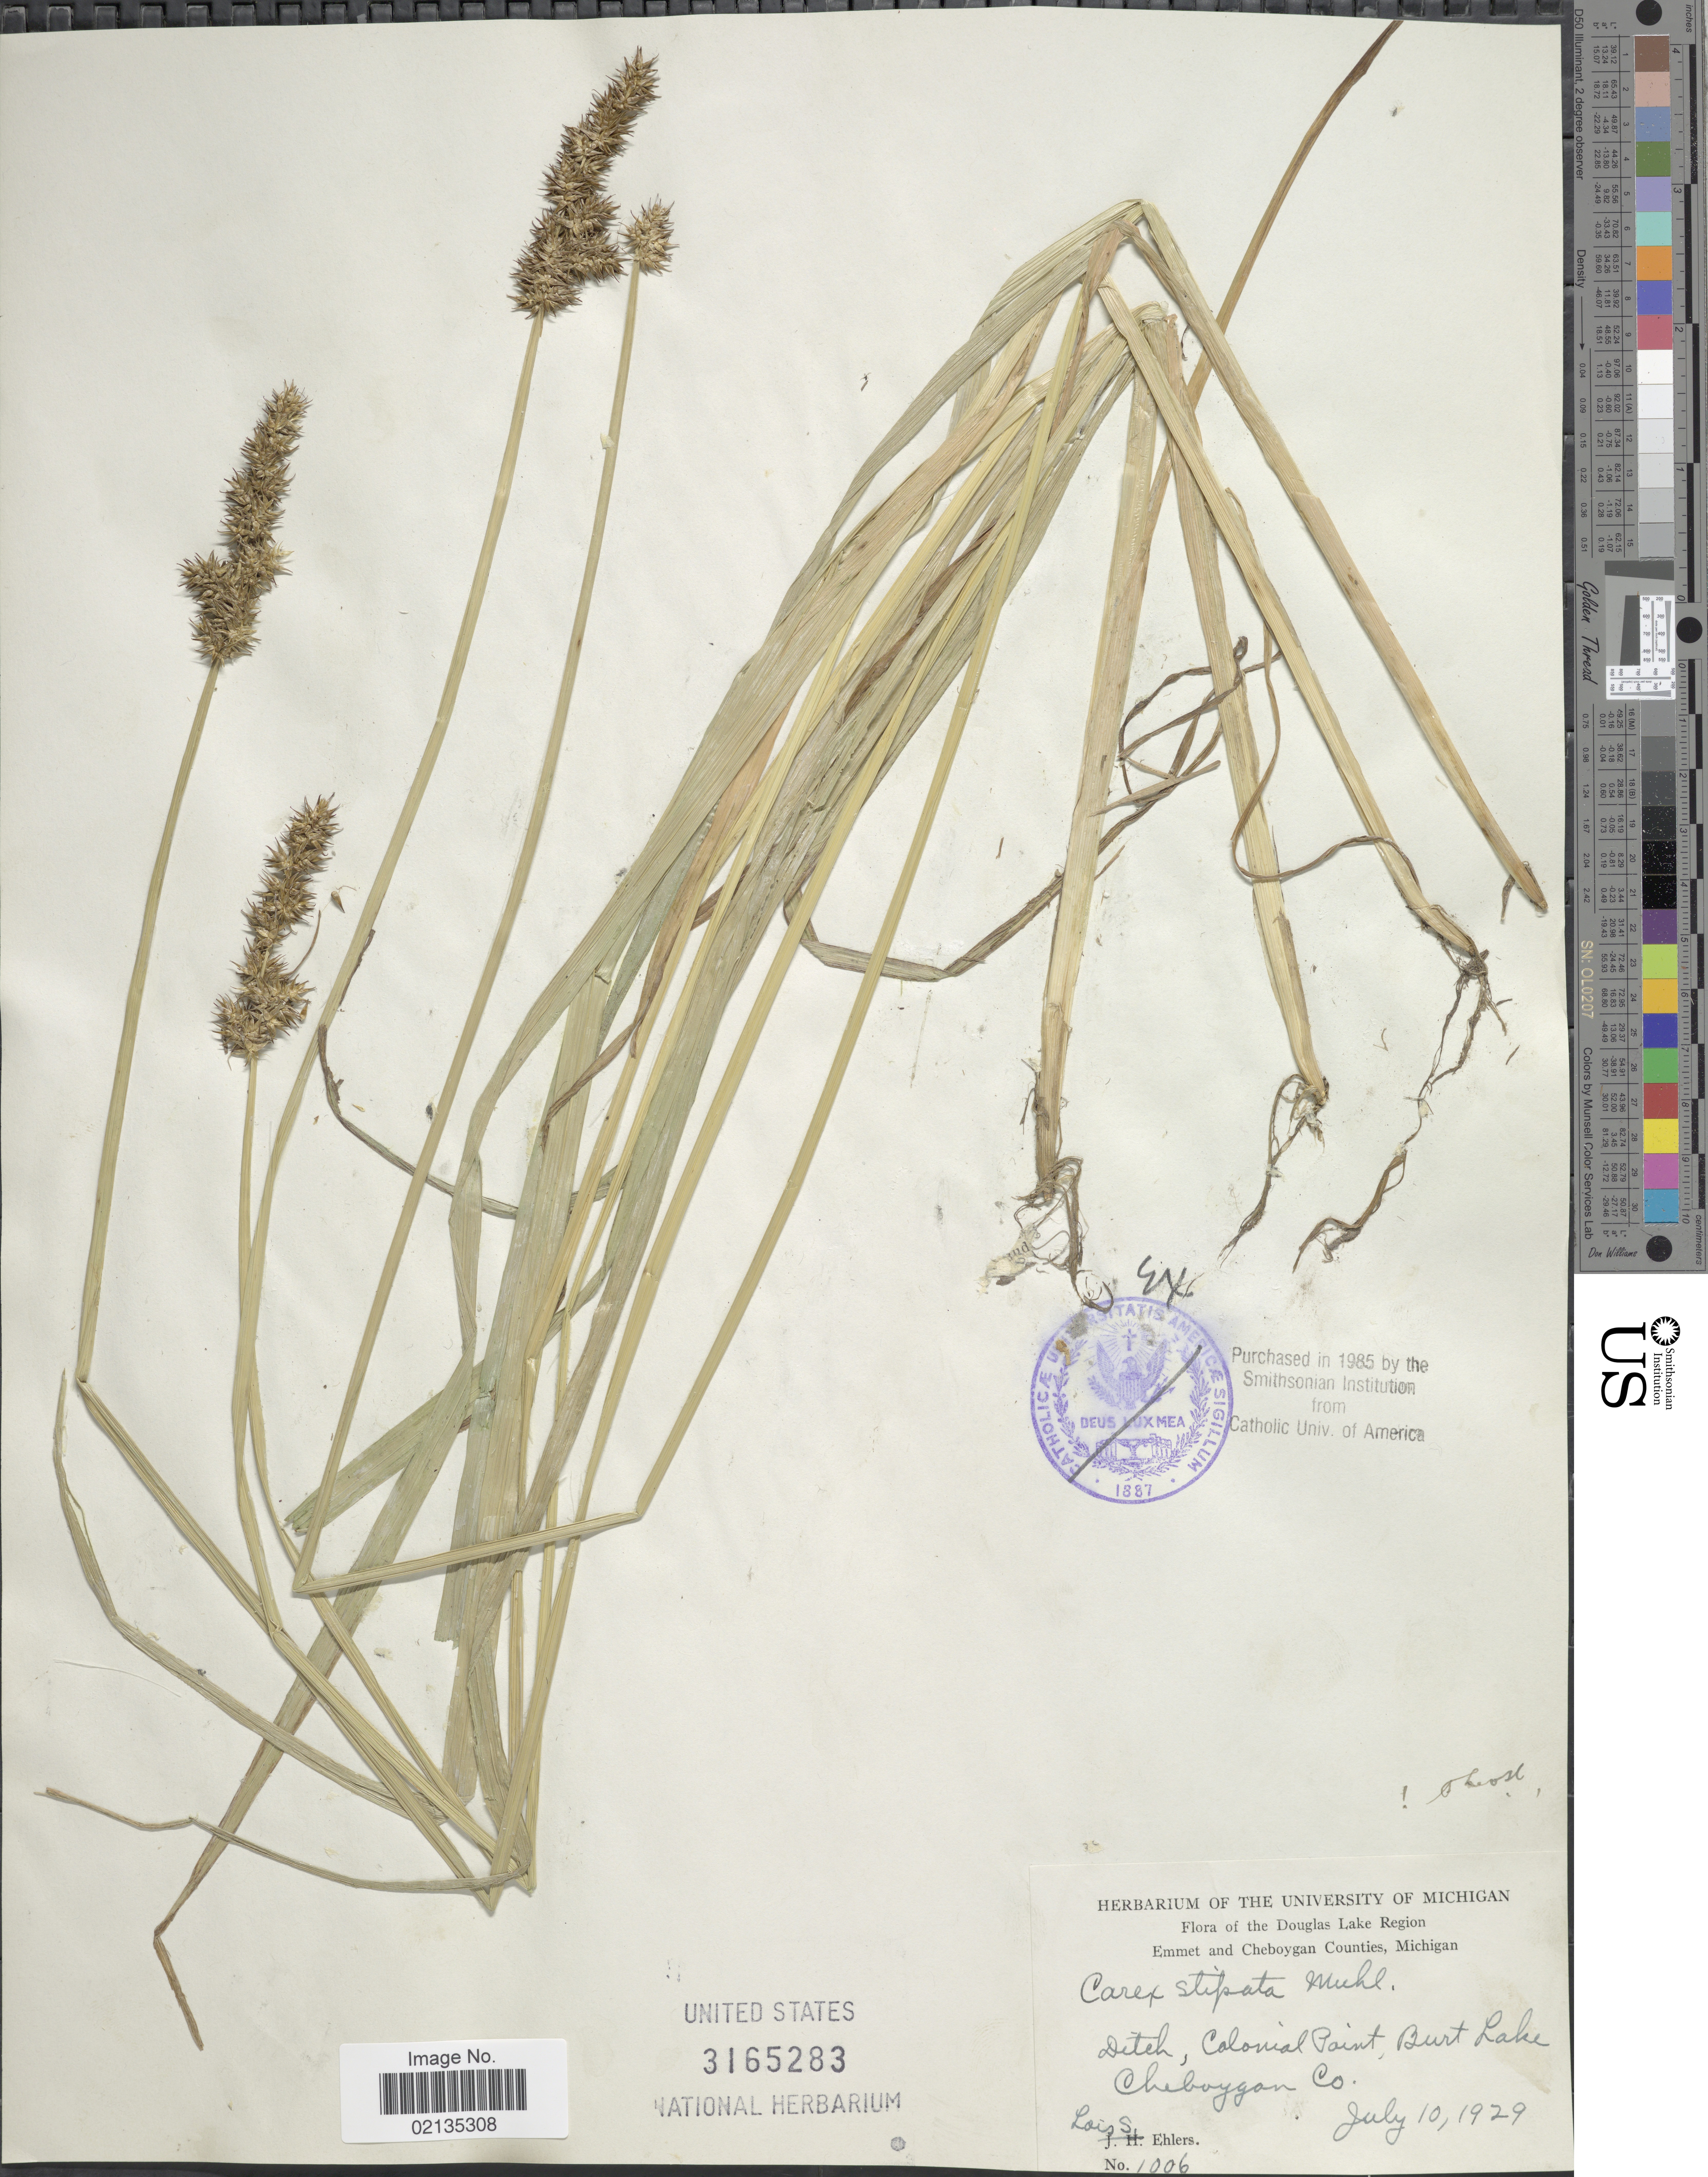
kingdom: Plantae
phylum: Tracheophyta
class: Liliopsida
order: Poales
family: Cyperaceae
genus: Carex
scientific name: Carex stipata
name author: Muhl. ex Willd.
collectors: L. Ehlers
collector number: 1006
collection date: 1929-07-10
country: United States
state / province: Michigan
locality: Douglas Lake Region, Emmet and Cheboygan Counties, ditch, Colonial Point, Burt Lake Cheboygan Co.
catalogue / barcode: US 3165283